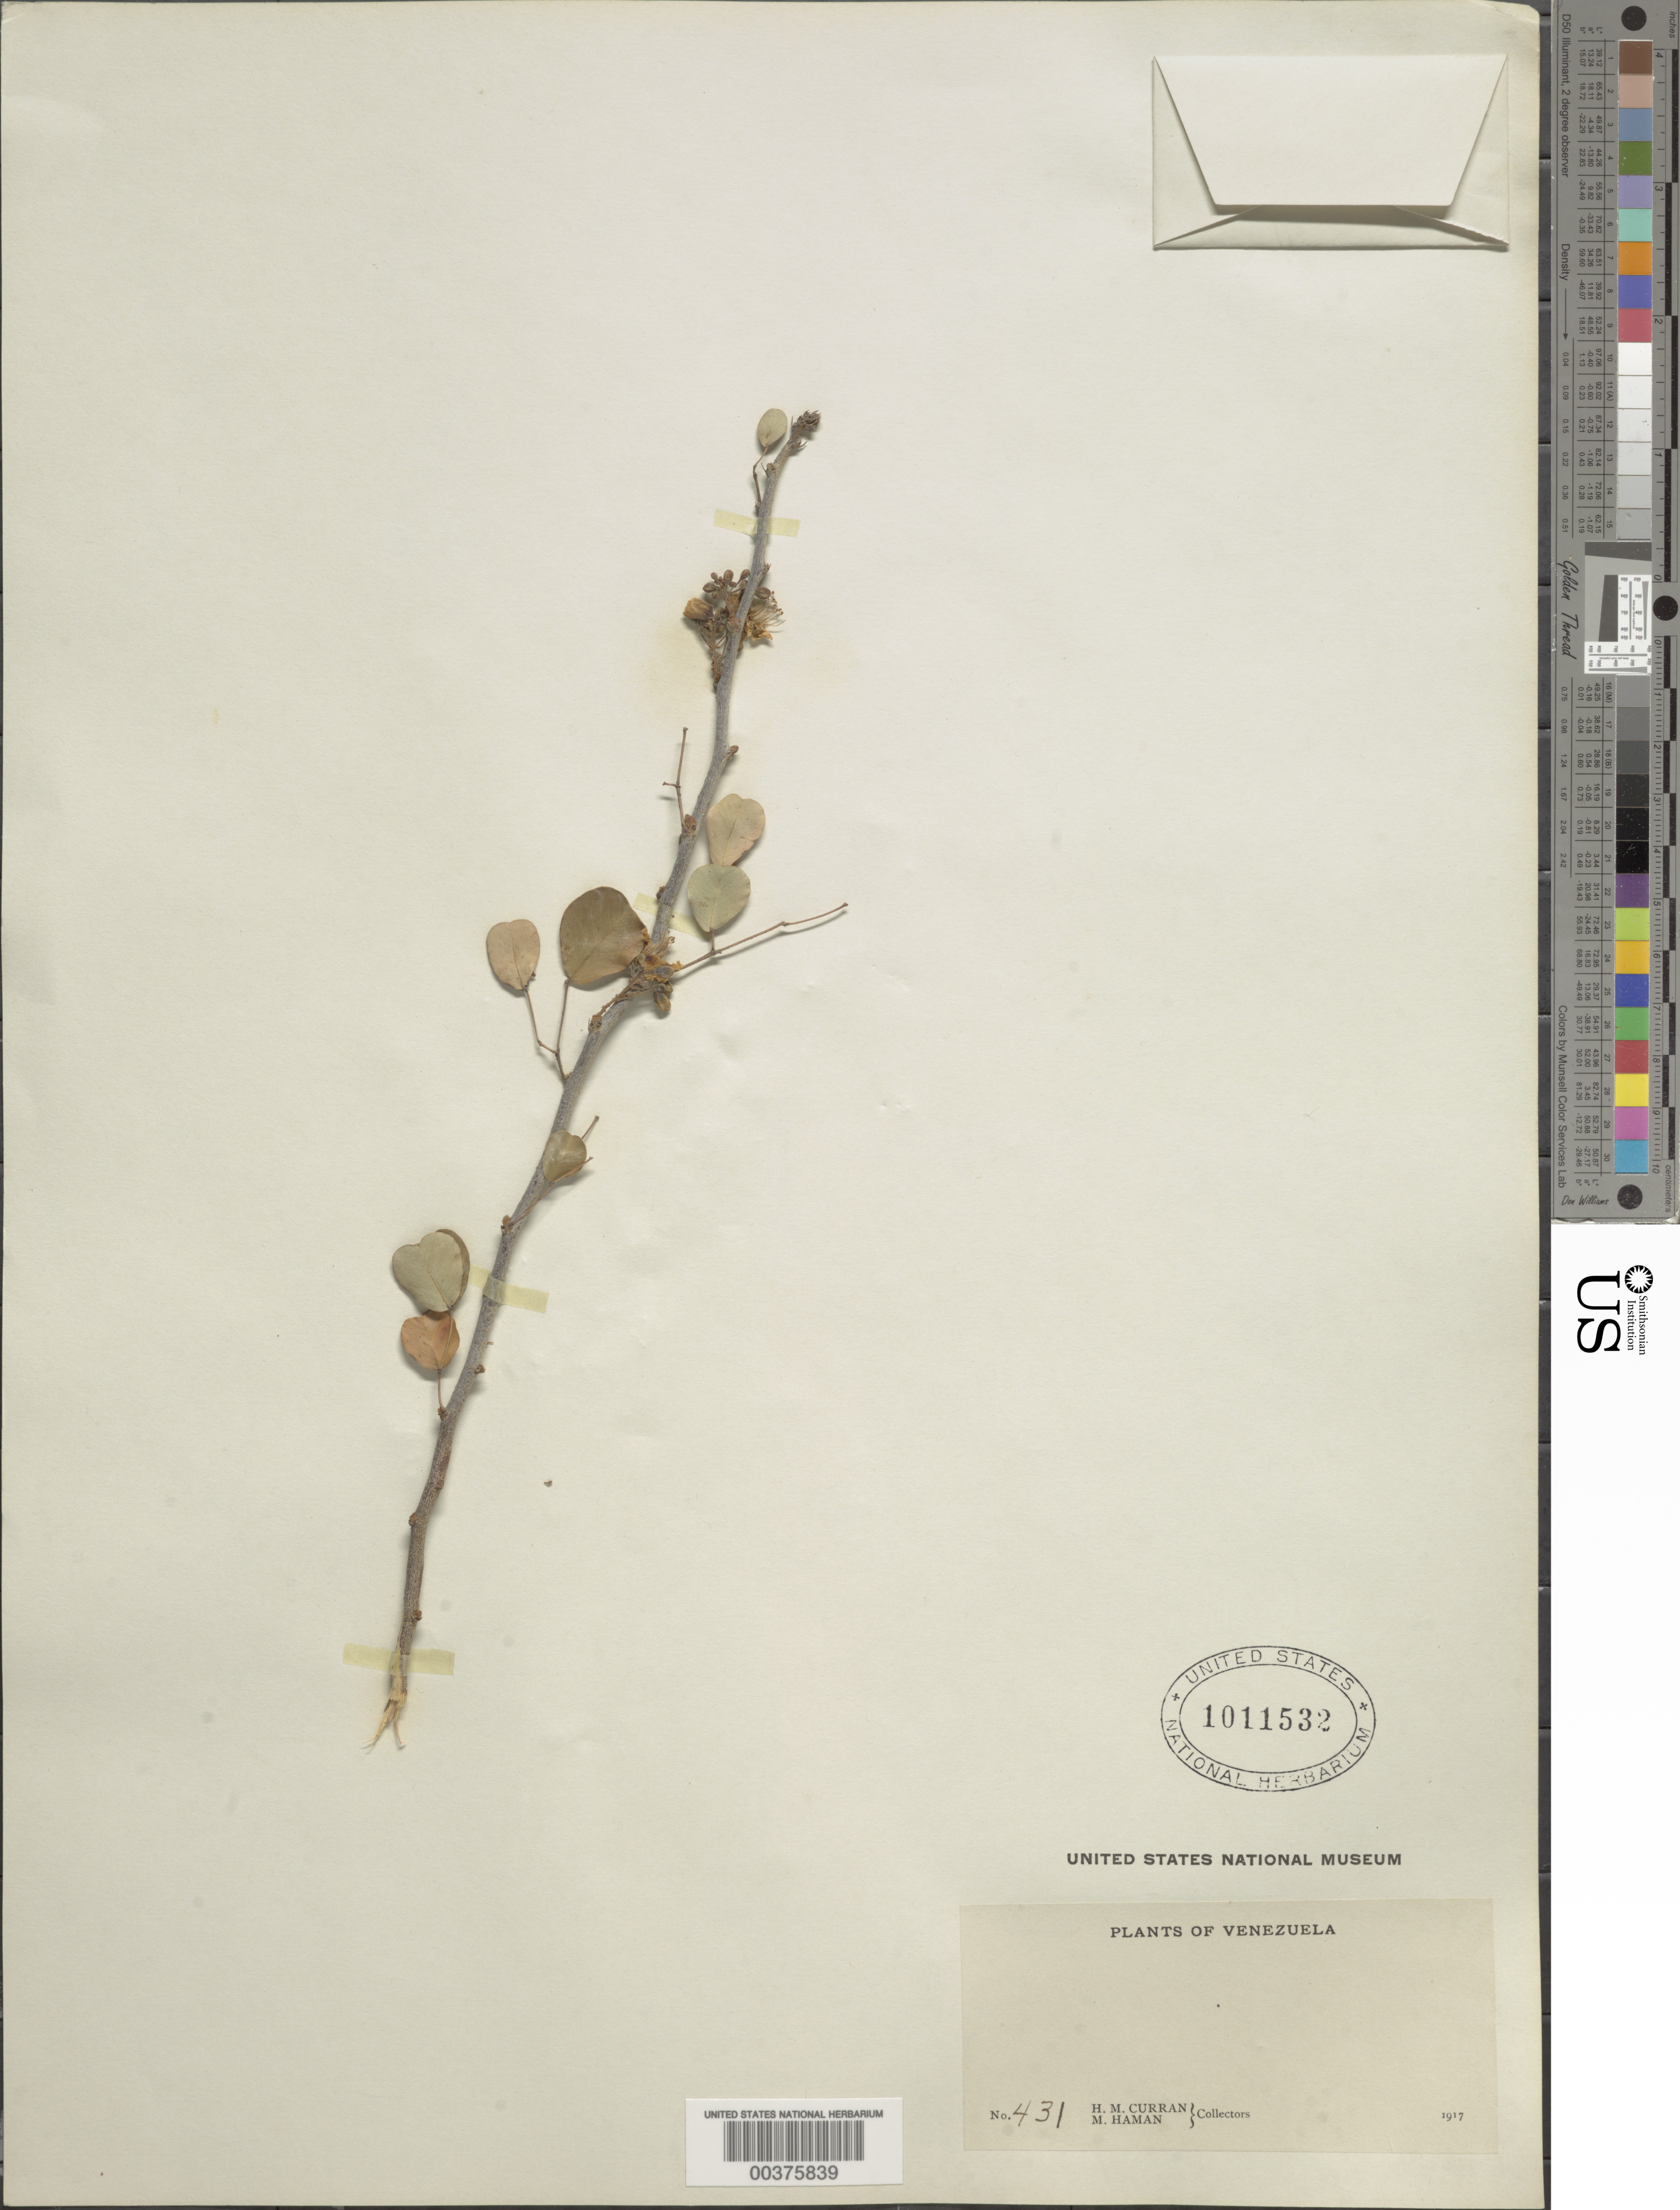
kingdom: Plantae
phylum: Tracheophyta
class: Magnoliopsida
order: Fabales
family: Fabaceae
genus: Haematoxylum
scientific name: Haematoxylum brasiletto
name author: H. Karst.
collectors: H. M. Curran & M. Haman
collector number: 431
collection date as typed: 01 Apr 1917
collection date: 1917-04-01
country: Venezuela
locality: La vela de coro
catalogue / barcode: US 1011532